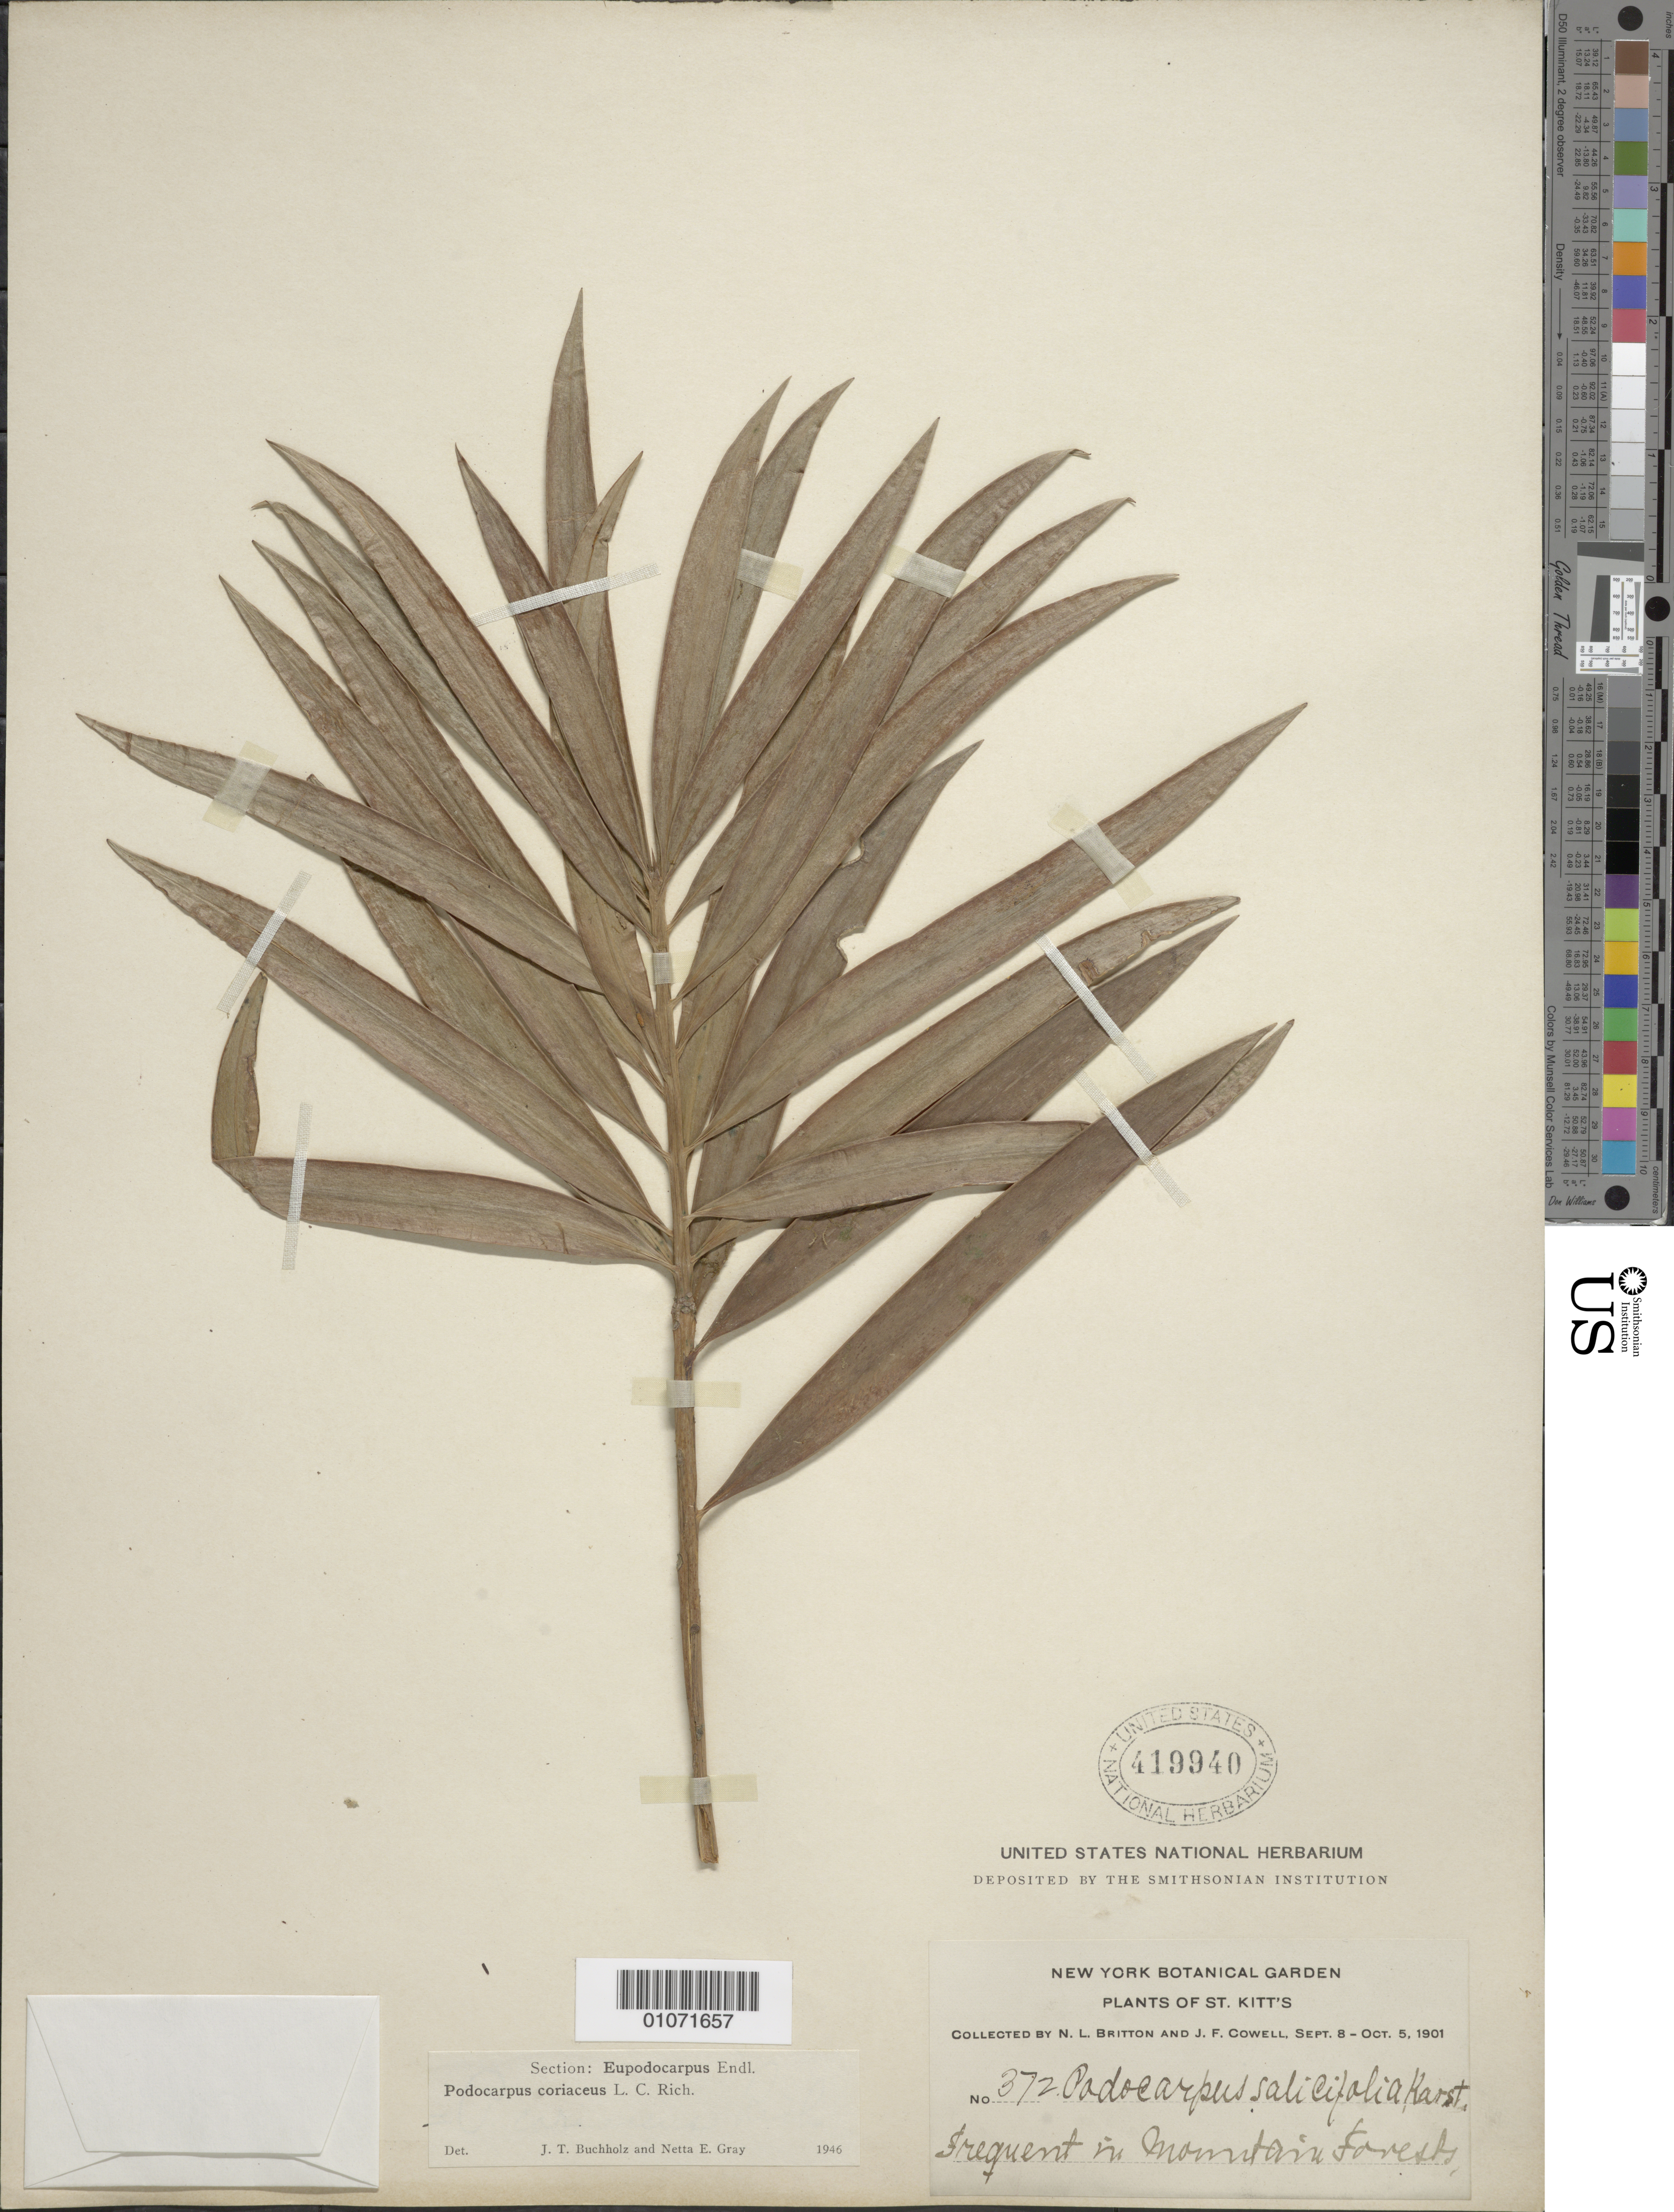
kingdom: Plantae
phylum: Tracheophyta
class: Pinopsida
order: Pinales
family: Podocarpaceae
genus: Podocarpus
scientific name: Podocarpus coriaceus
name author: Rich. & A. Rich.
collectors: N. Britton & J. F. Cowell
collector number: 372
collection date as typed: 05 Oct 1901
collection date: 1901-10-05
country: St. Christopher-Nevis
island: St. Christopher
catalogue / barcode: US 419940